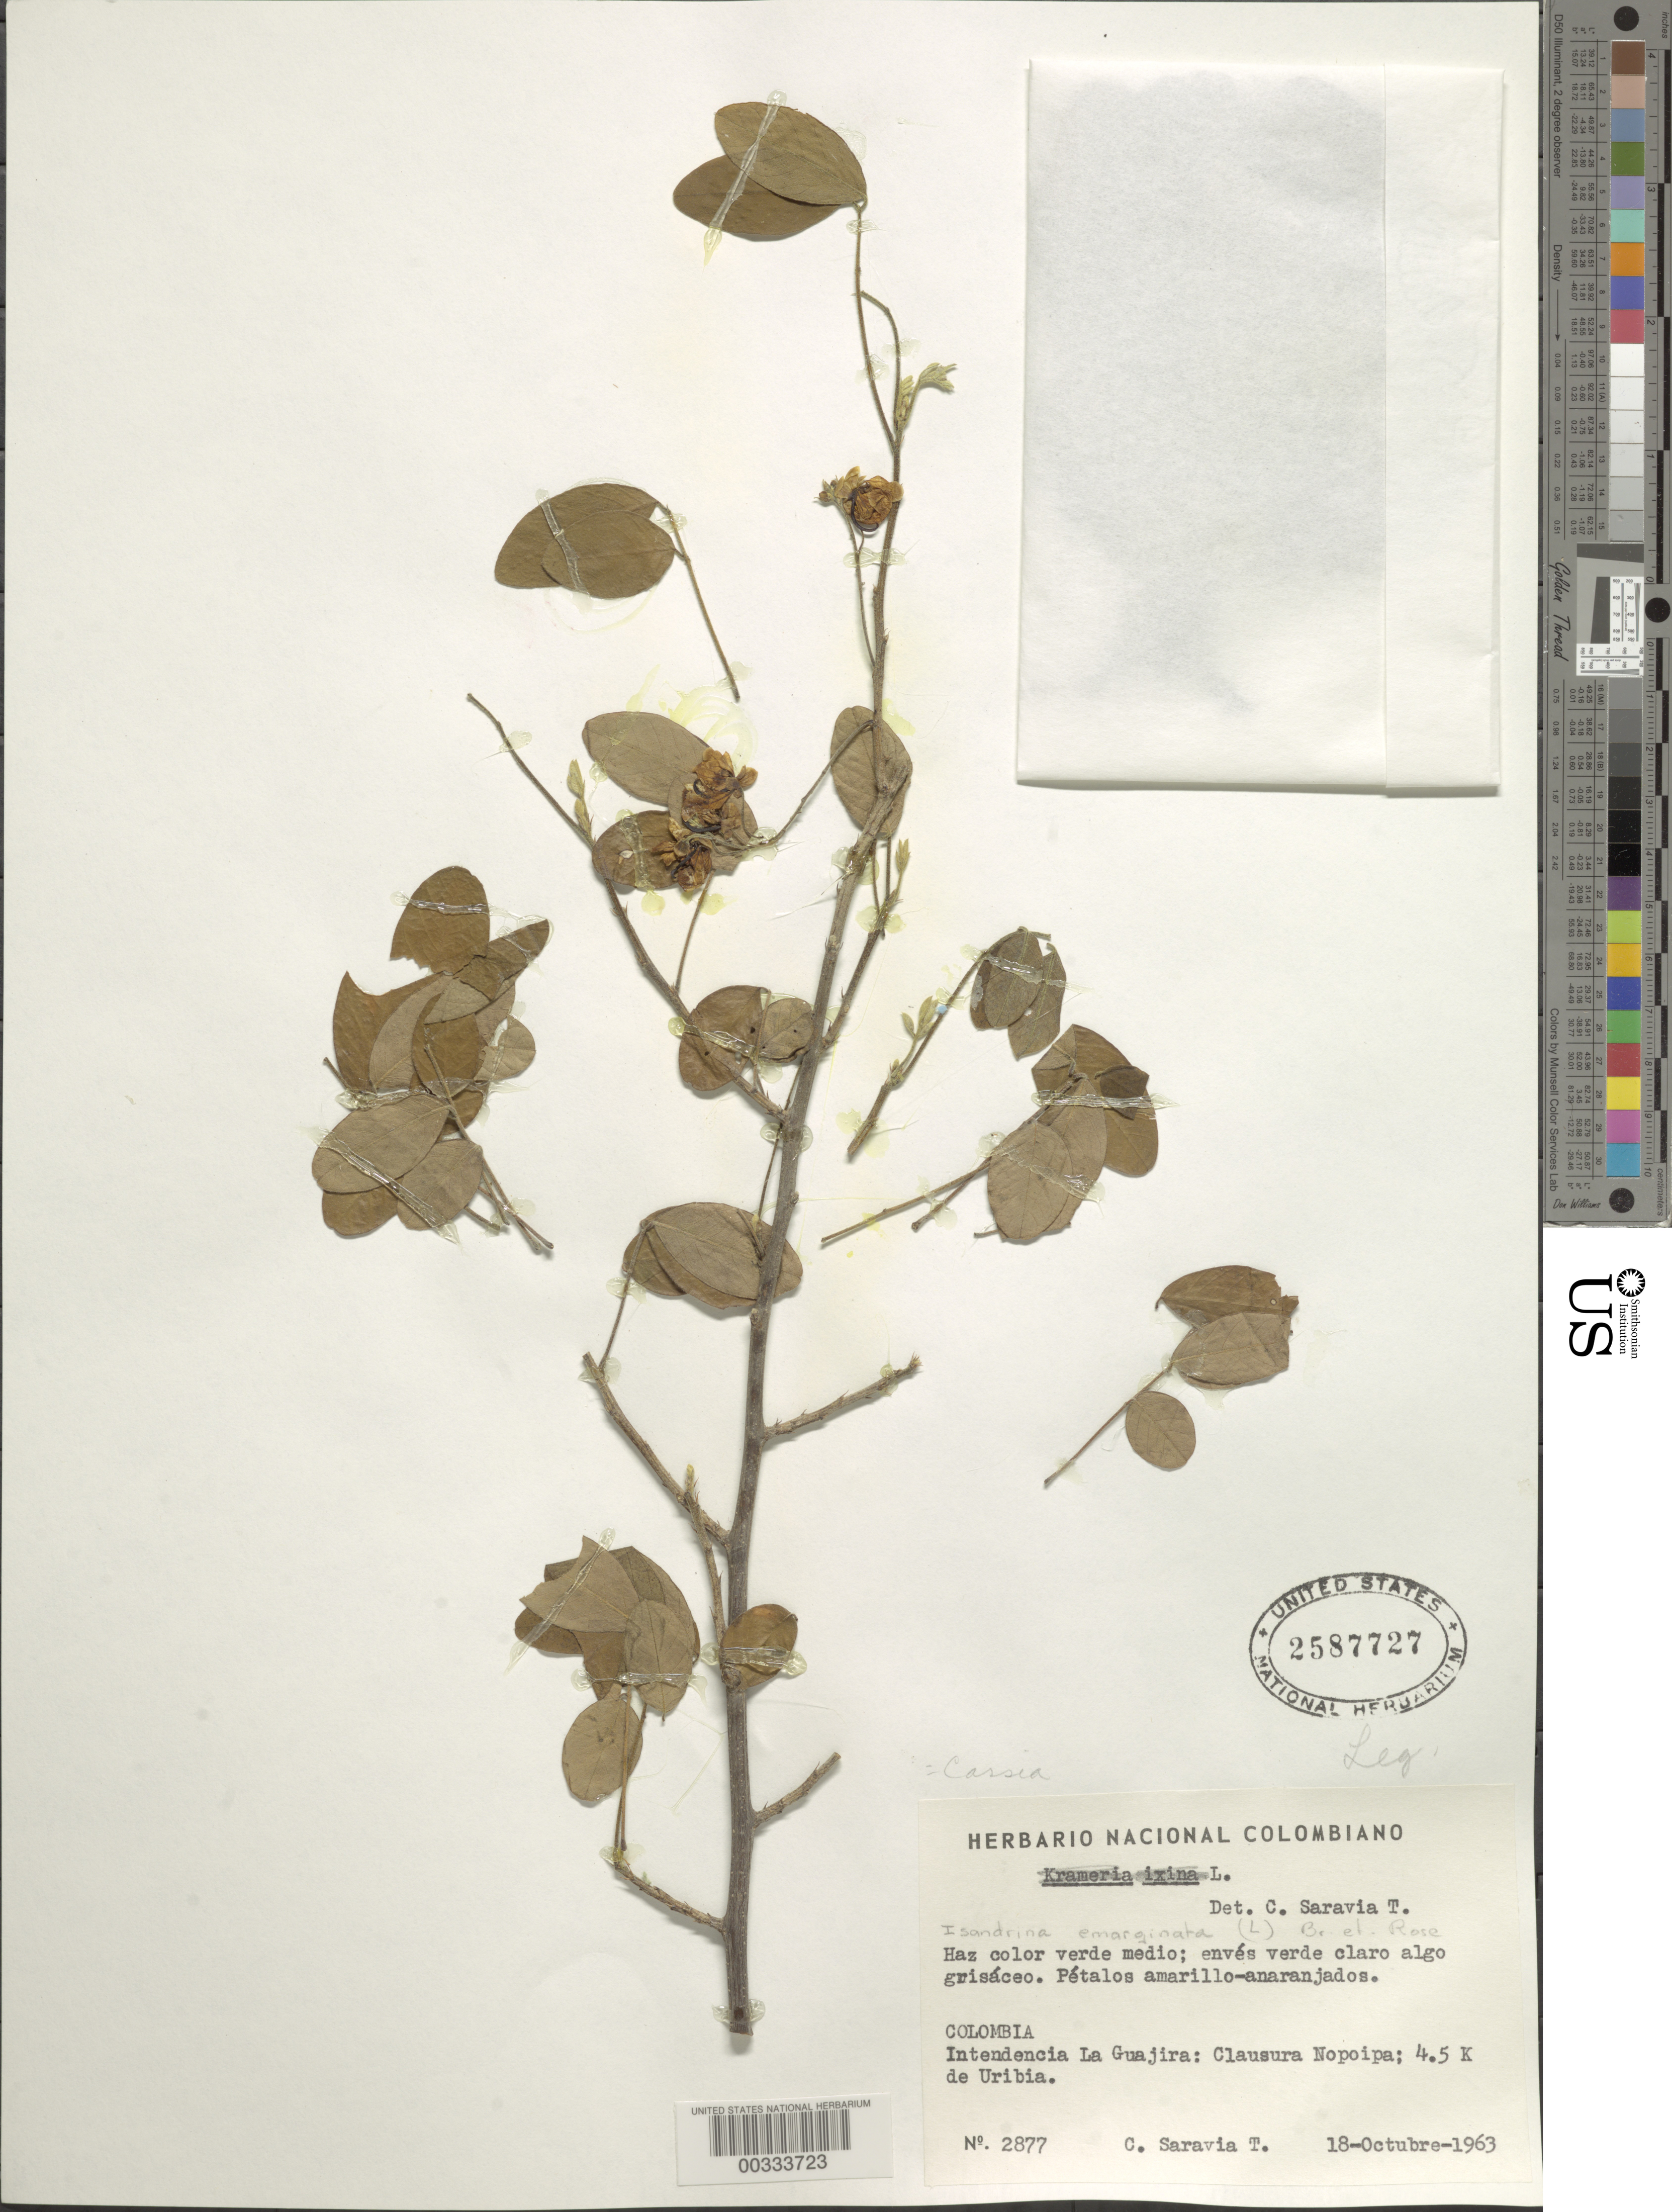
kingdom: Plantae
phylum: Tracheophyta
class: Magnoliopsida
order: Fabales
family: Fabaceae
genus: Senna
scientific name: Senna atomaria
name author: (L.) H.S. Irwin & Barneby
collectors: C. Saravia T.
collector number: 2877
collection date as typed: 18 Oct 1963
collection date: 1963-10-18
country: Colombia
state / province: La Guajira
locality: Clausura Napaipa; 4.5 km from Uribia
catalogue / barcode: US 2587727